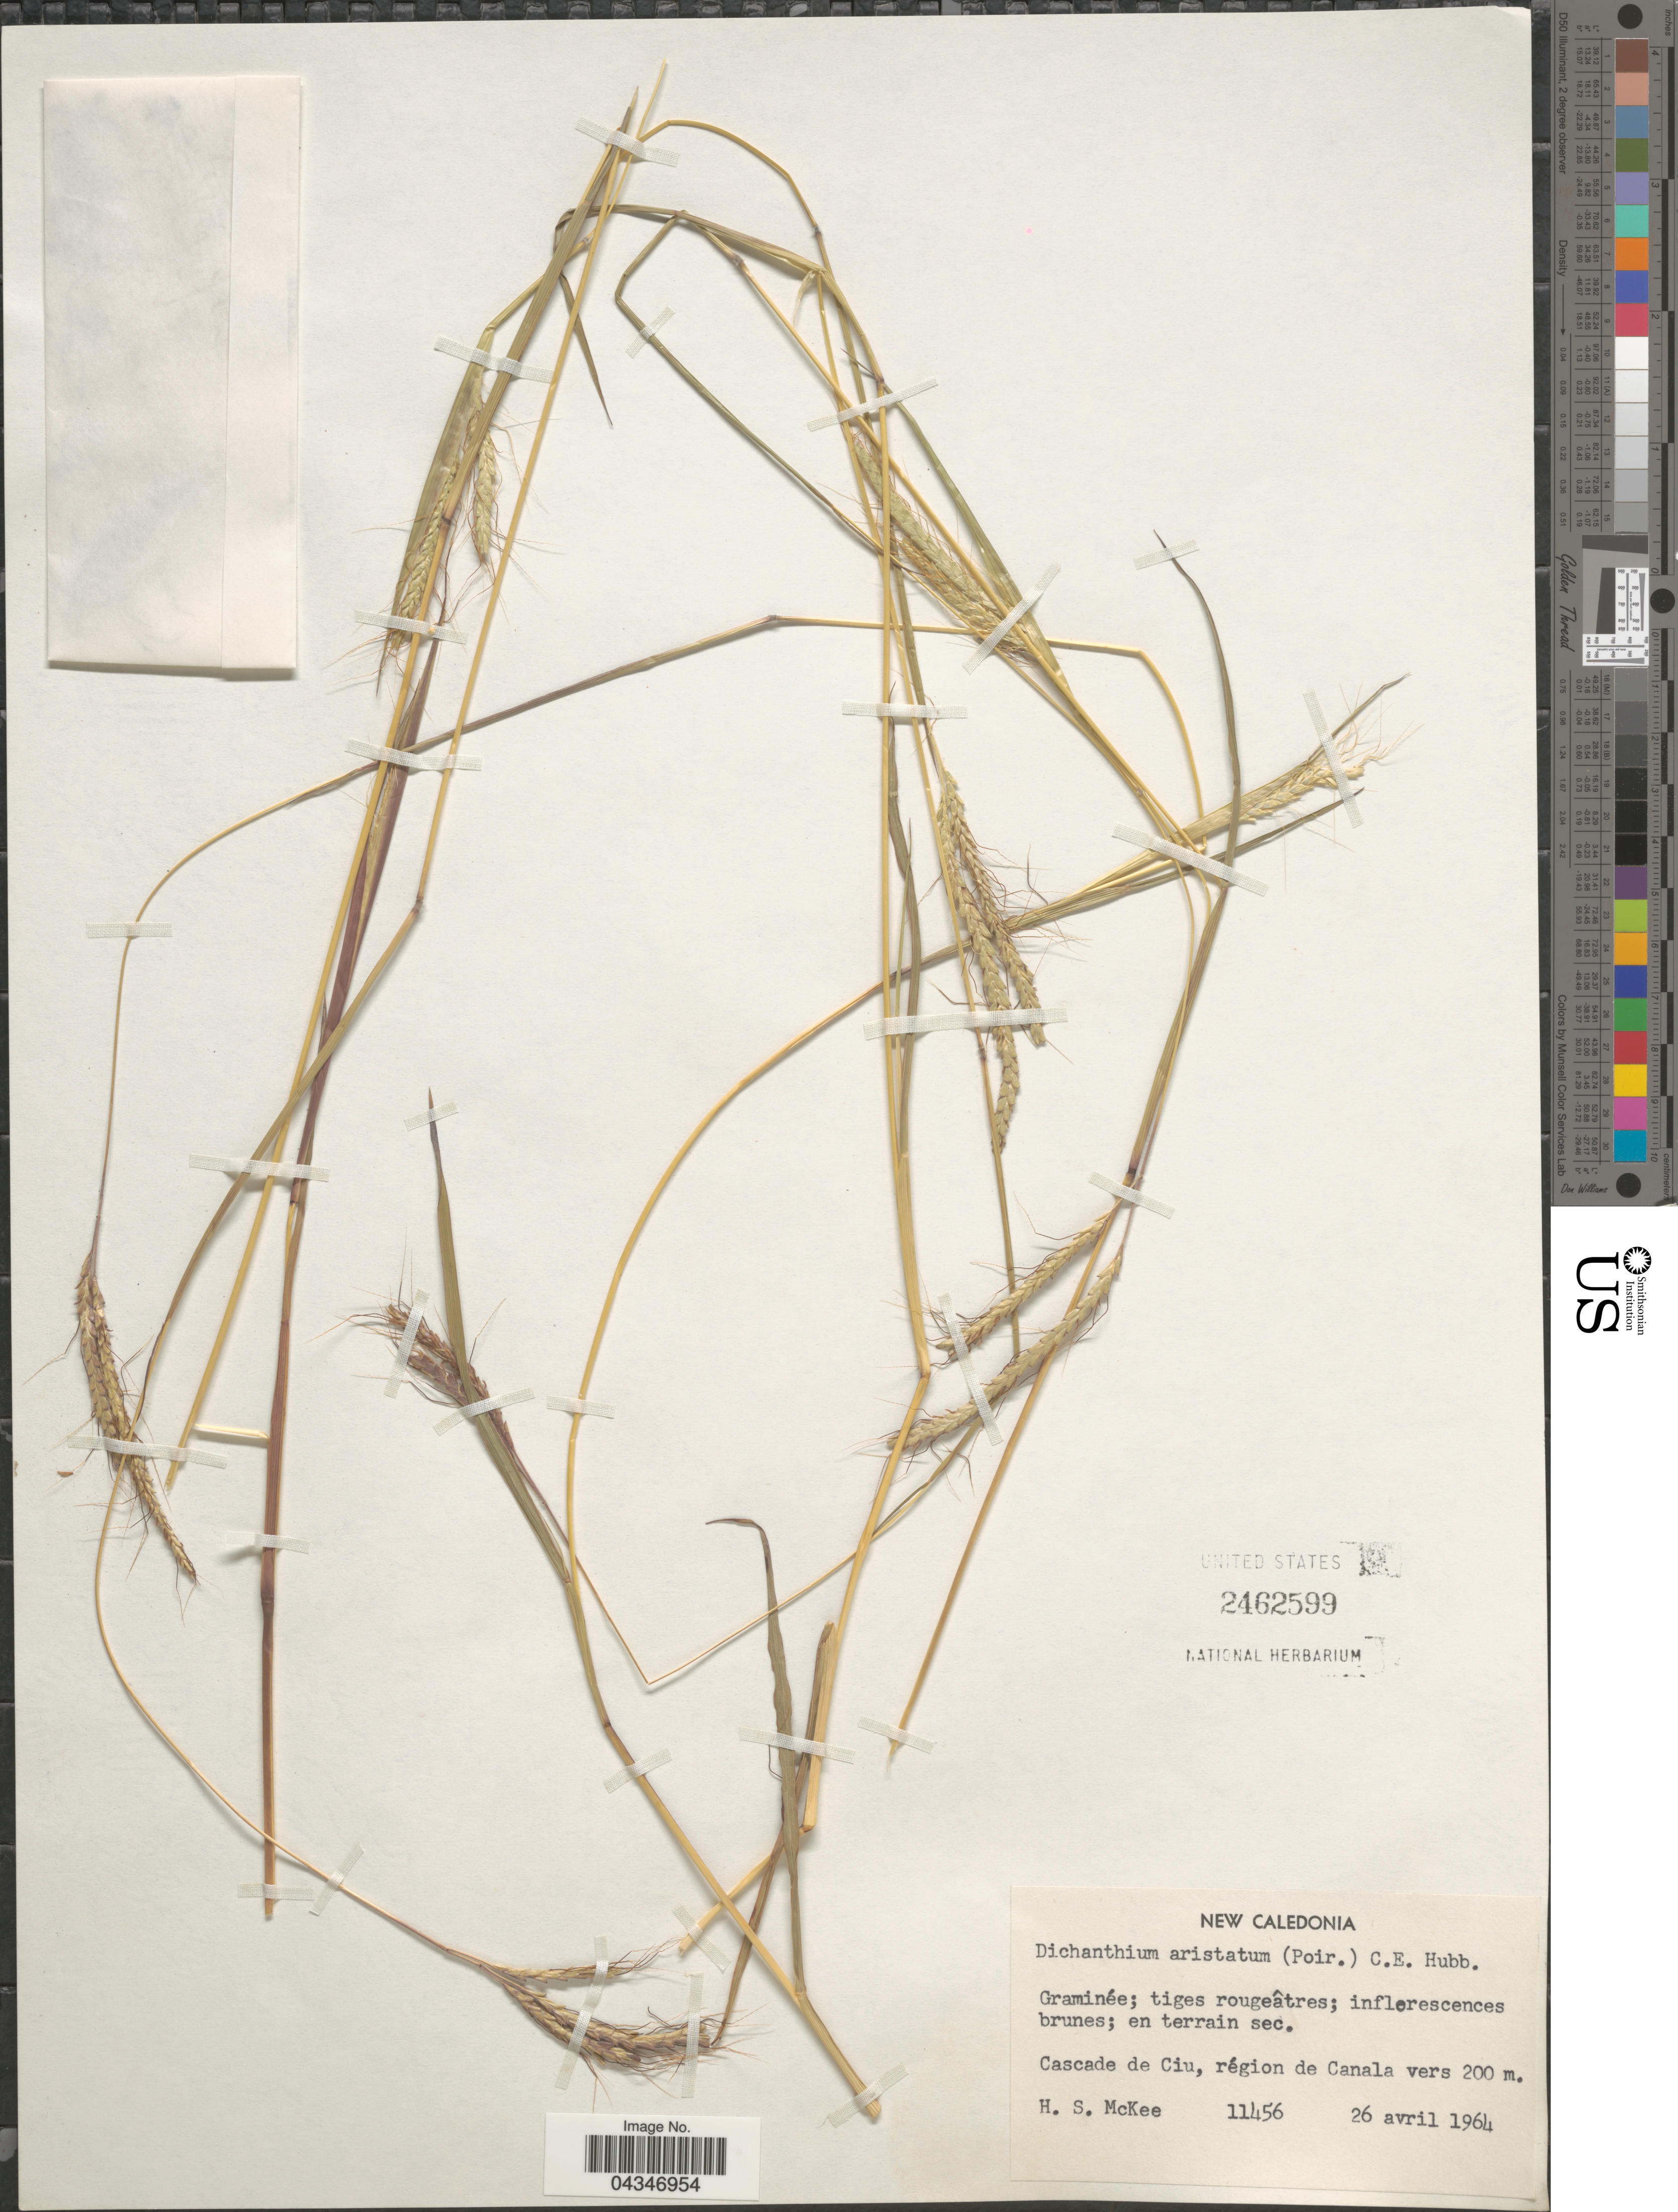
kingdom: Plantae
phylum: Tracheophyta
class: Liliopsida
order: Poales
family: Poaceae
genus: Andropogon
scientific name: Andropogon sp.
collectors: H. S. McKee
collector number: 11456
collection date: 1964-04-26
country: New Caledonia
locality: Cascade de Ciu, région de Canala.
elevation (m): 200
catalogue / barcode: US 2462599